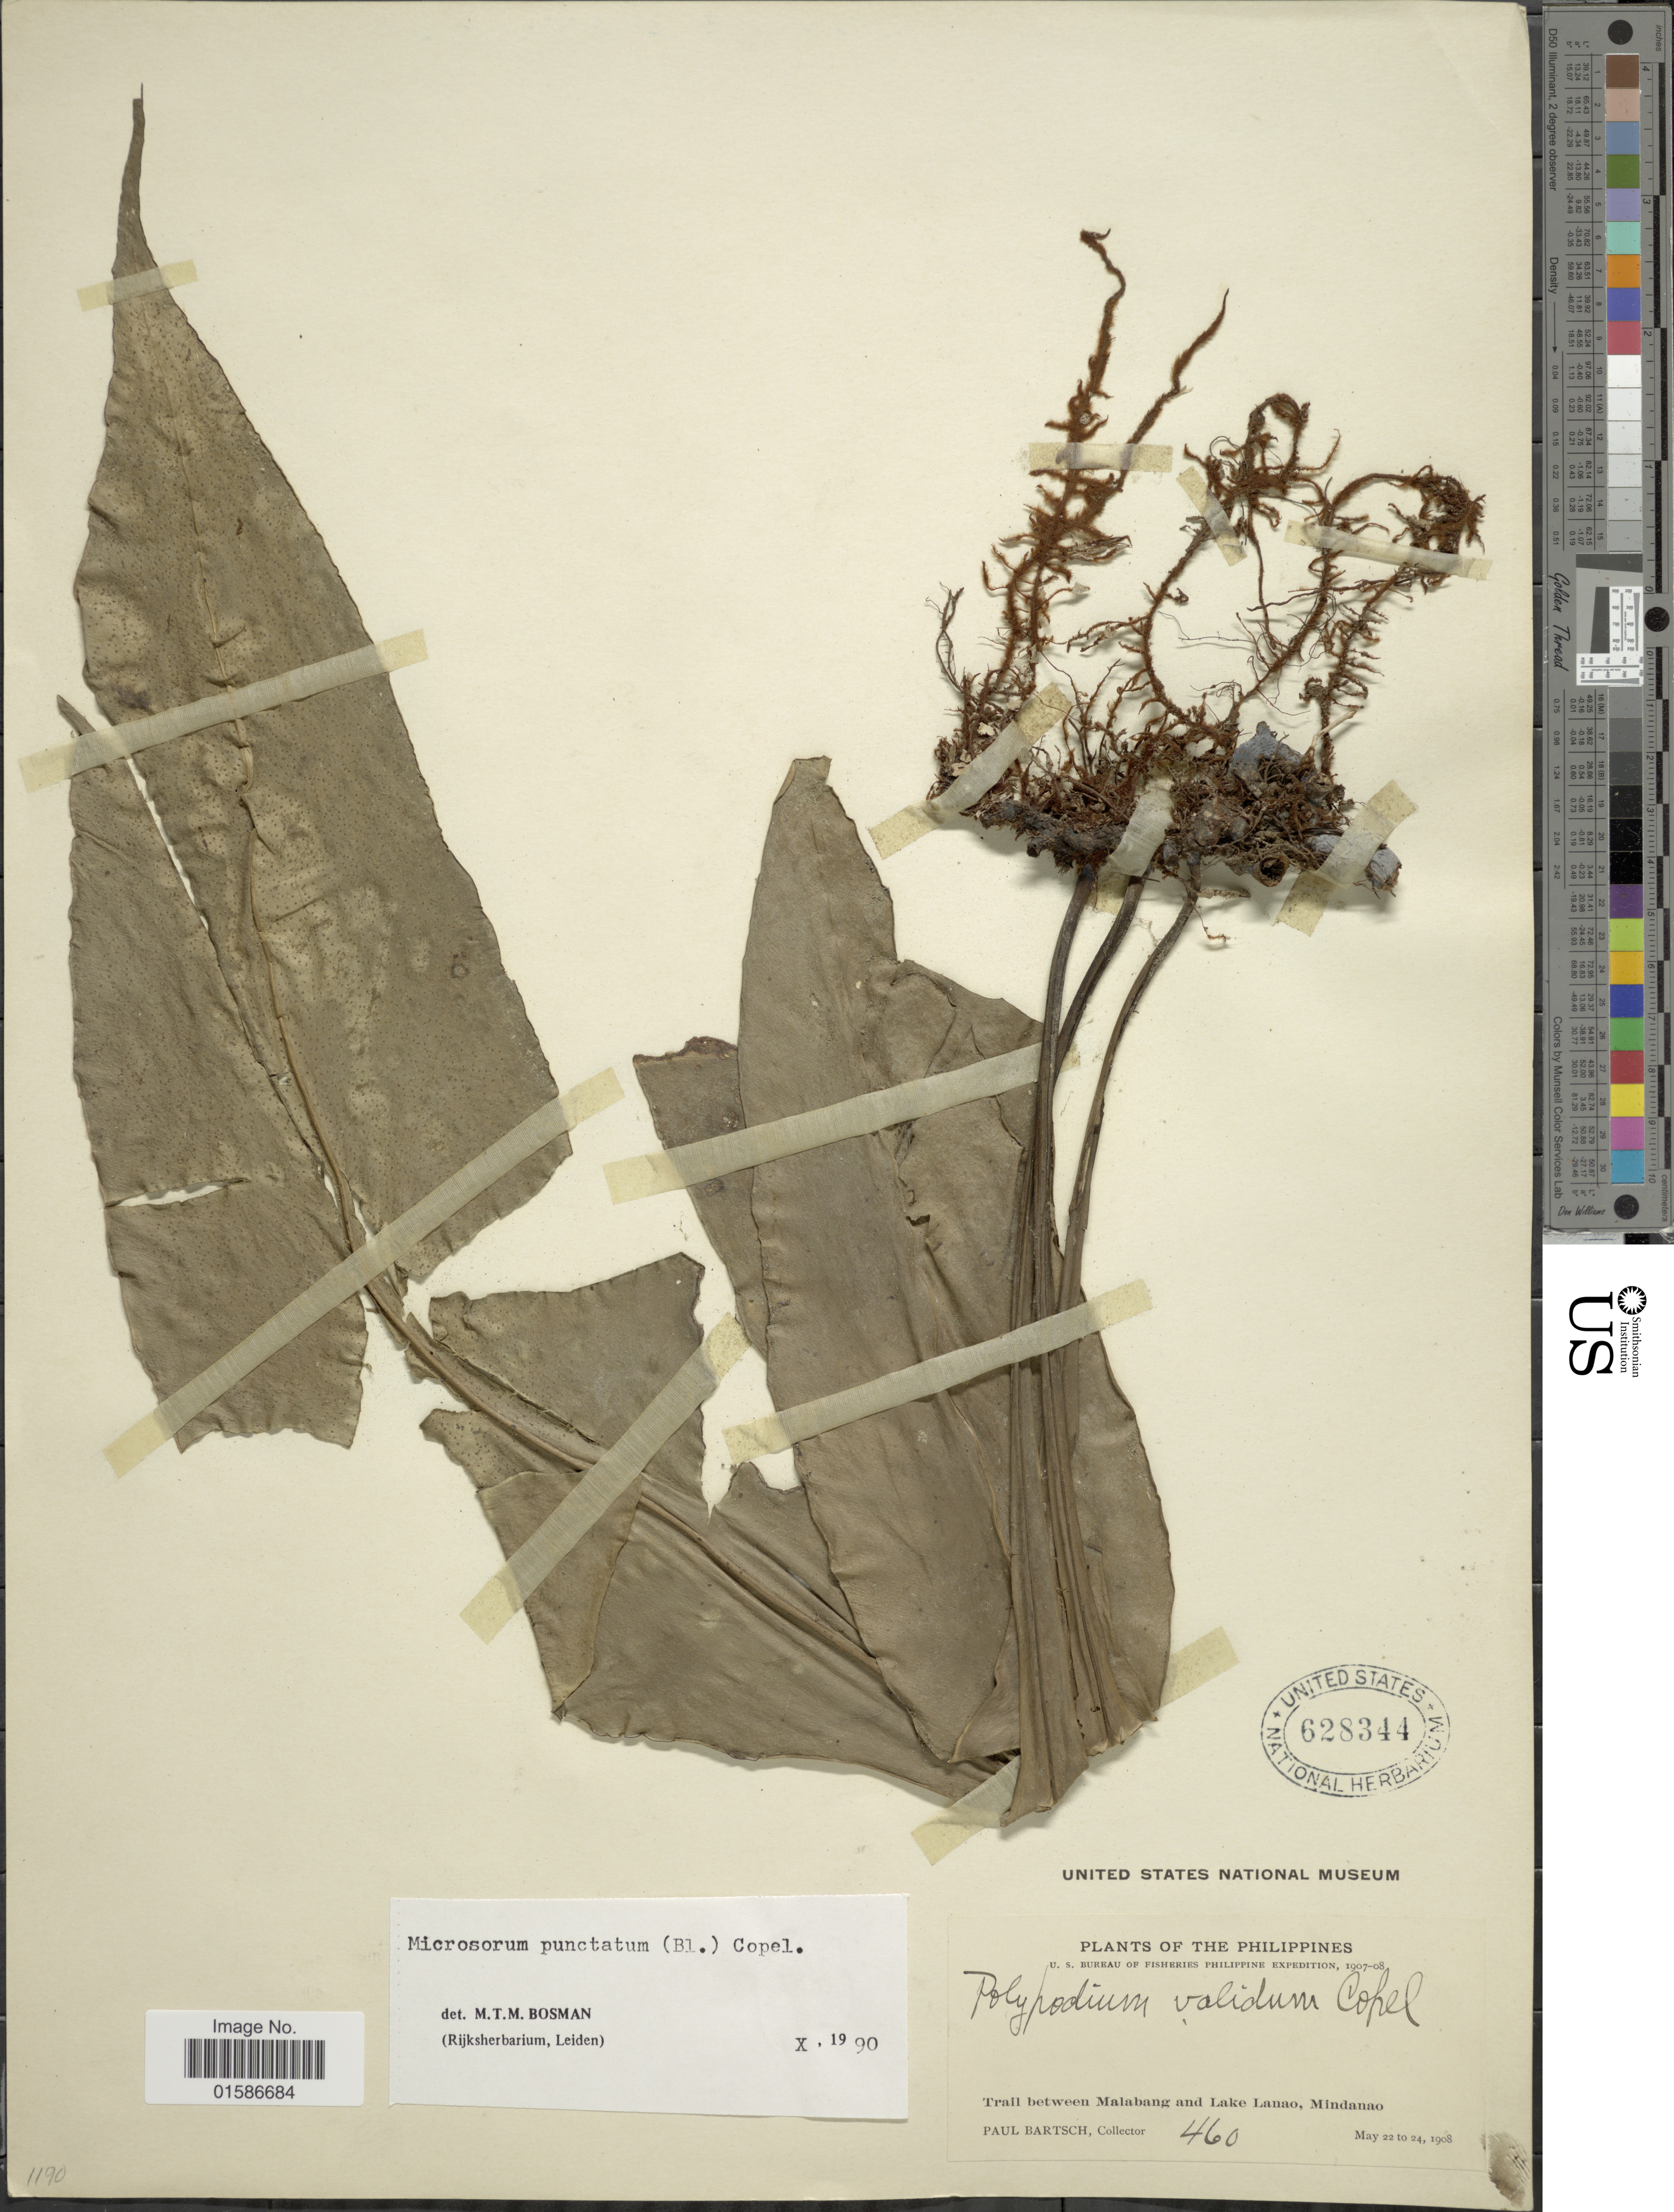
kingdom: Plantae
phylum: Tracheophyta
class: Polypodiopsida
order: Polypodiales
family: Polypodiaceae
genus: Microsorum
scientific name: Microsorum punctatum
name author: (L.) Copel.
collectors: P. Bartsch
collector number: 460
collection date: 1908-05-22/1908-05-24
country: Philippines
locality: Trail between Malabang and Lake Lanao, Mindanoa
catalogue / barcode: US 628344